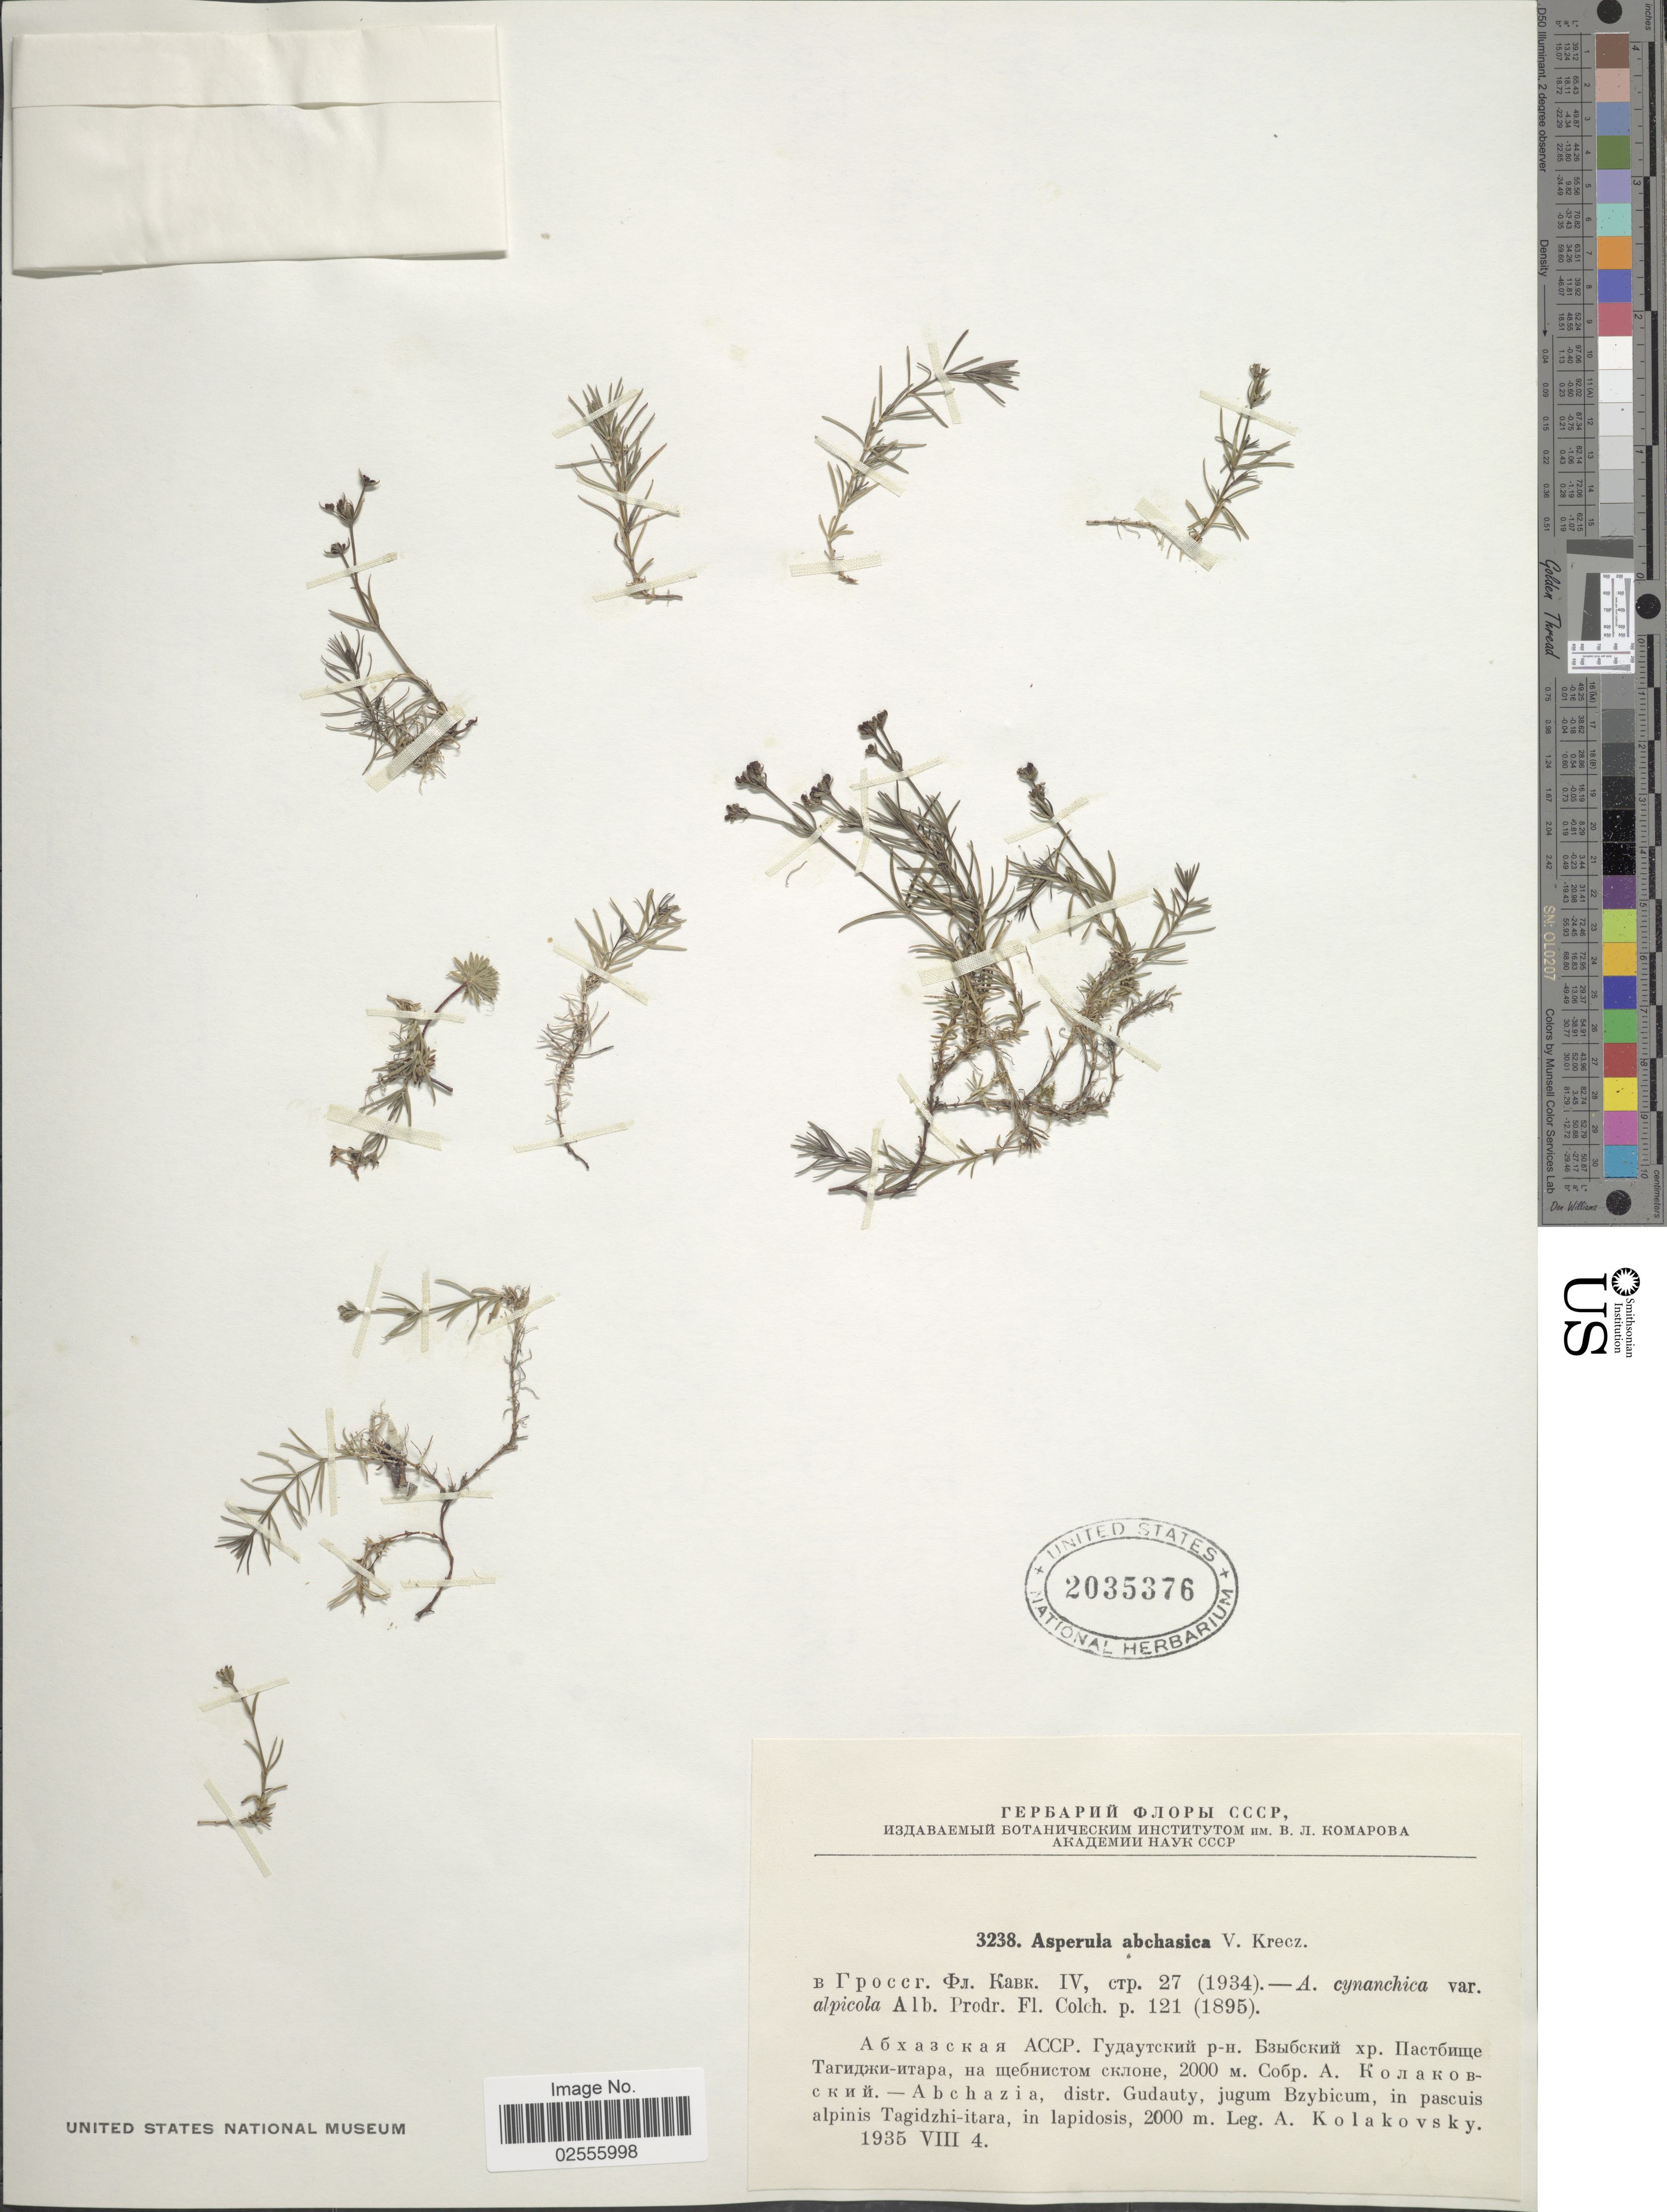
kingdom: Plantae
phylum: Tracheophyta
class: Magnoliopsida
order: Gentianales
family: Rubiaceae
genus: Asperula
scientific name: Asperula abchasica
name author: V.I. Krecz.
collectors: A. Kolakovsky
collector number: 3238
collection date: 1935-08-04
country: Georgia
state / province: Abkhazia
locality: Abchazia, distr. Gudauty, jugum Bzybicum, in pascuis alpinis Tagidzhi-itara, in lapidosis.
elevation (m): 2000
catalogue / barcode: US 2035376